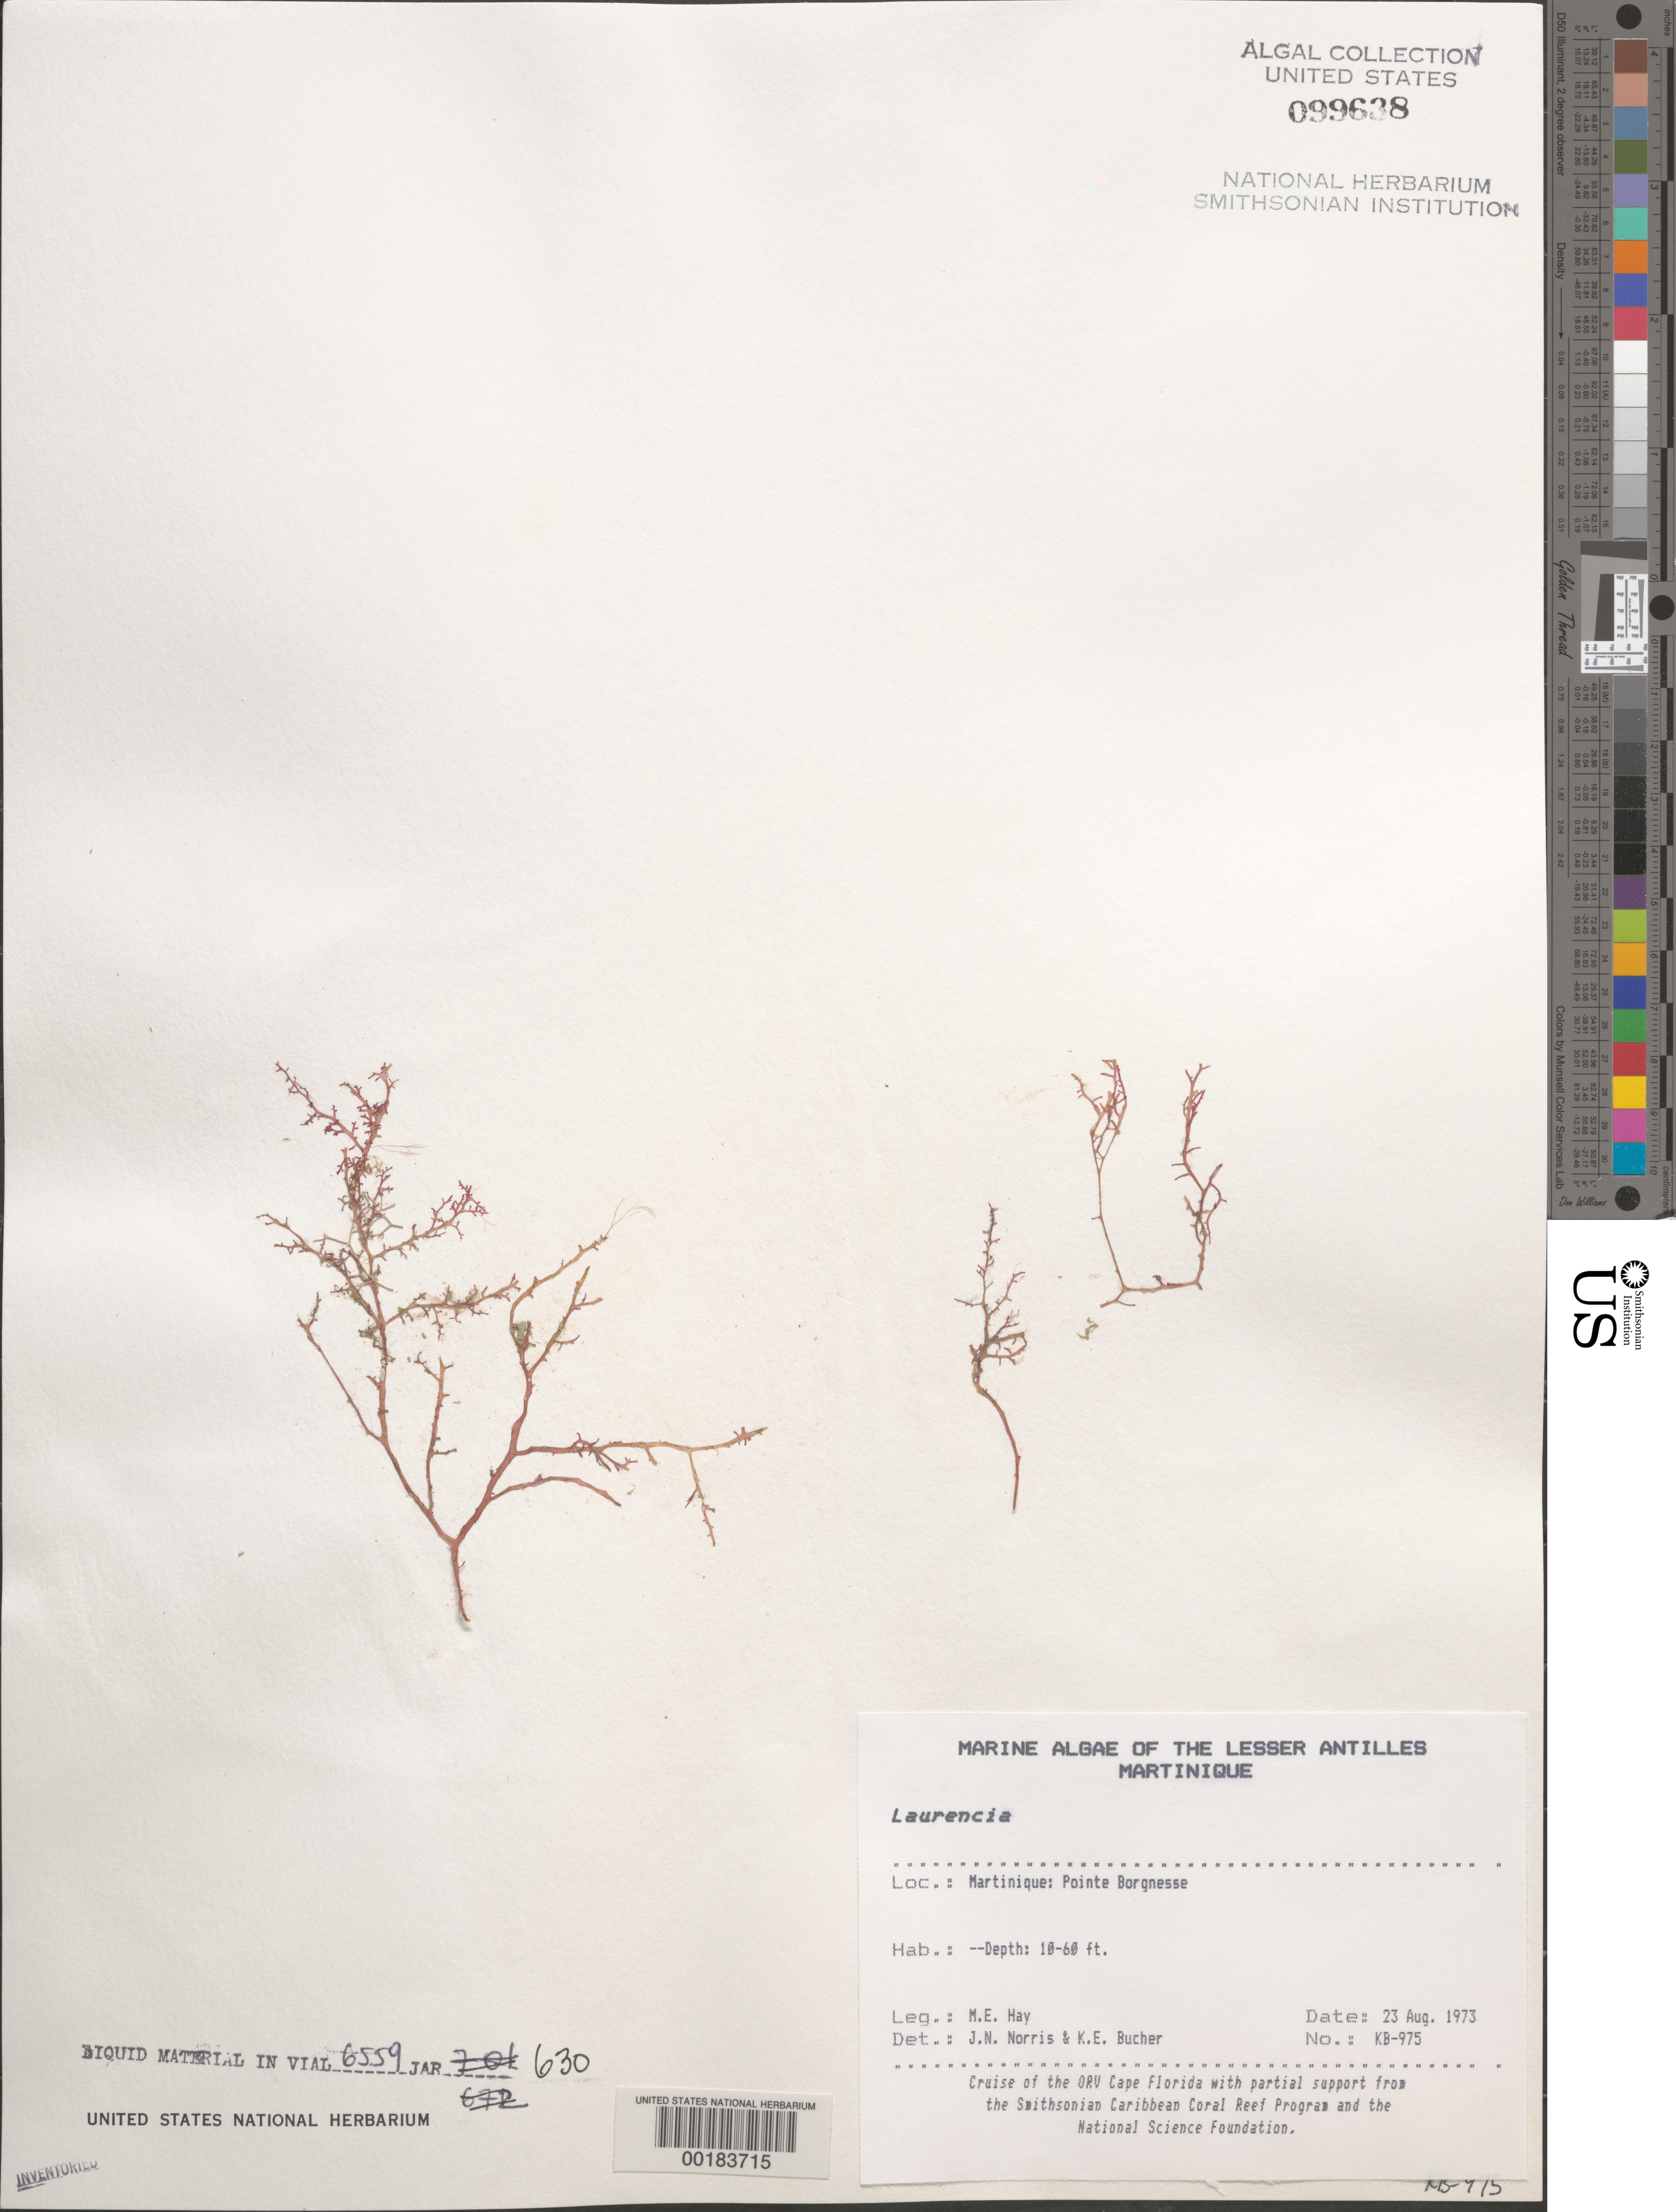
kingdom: Plantae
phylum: Rhodophyta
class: Florideophyceae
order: Ceramiales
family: Rhodomelaceae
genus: Laurencia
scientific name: Laurencia sp.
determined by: Norris, J. N.; Bucher, K. E.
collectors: M. E. Hay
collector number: KB-975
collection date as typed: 23 Aug 1985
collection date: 1985-08-23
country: Martinique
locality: Pointe Borgnesse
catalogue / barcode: US 99638